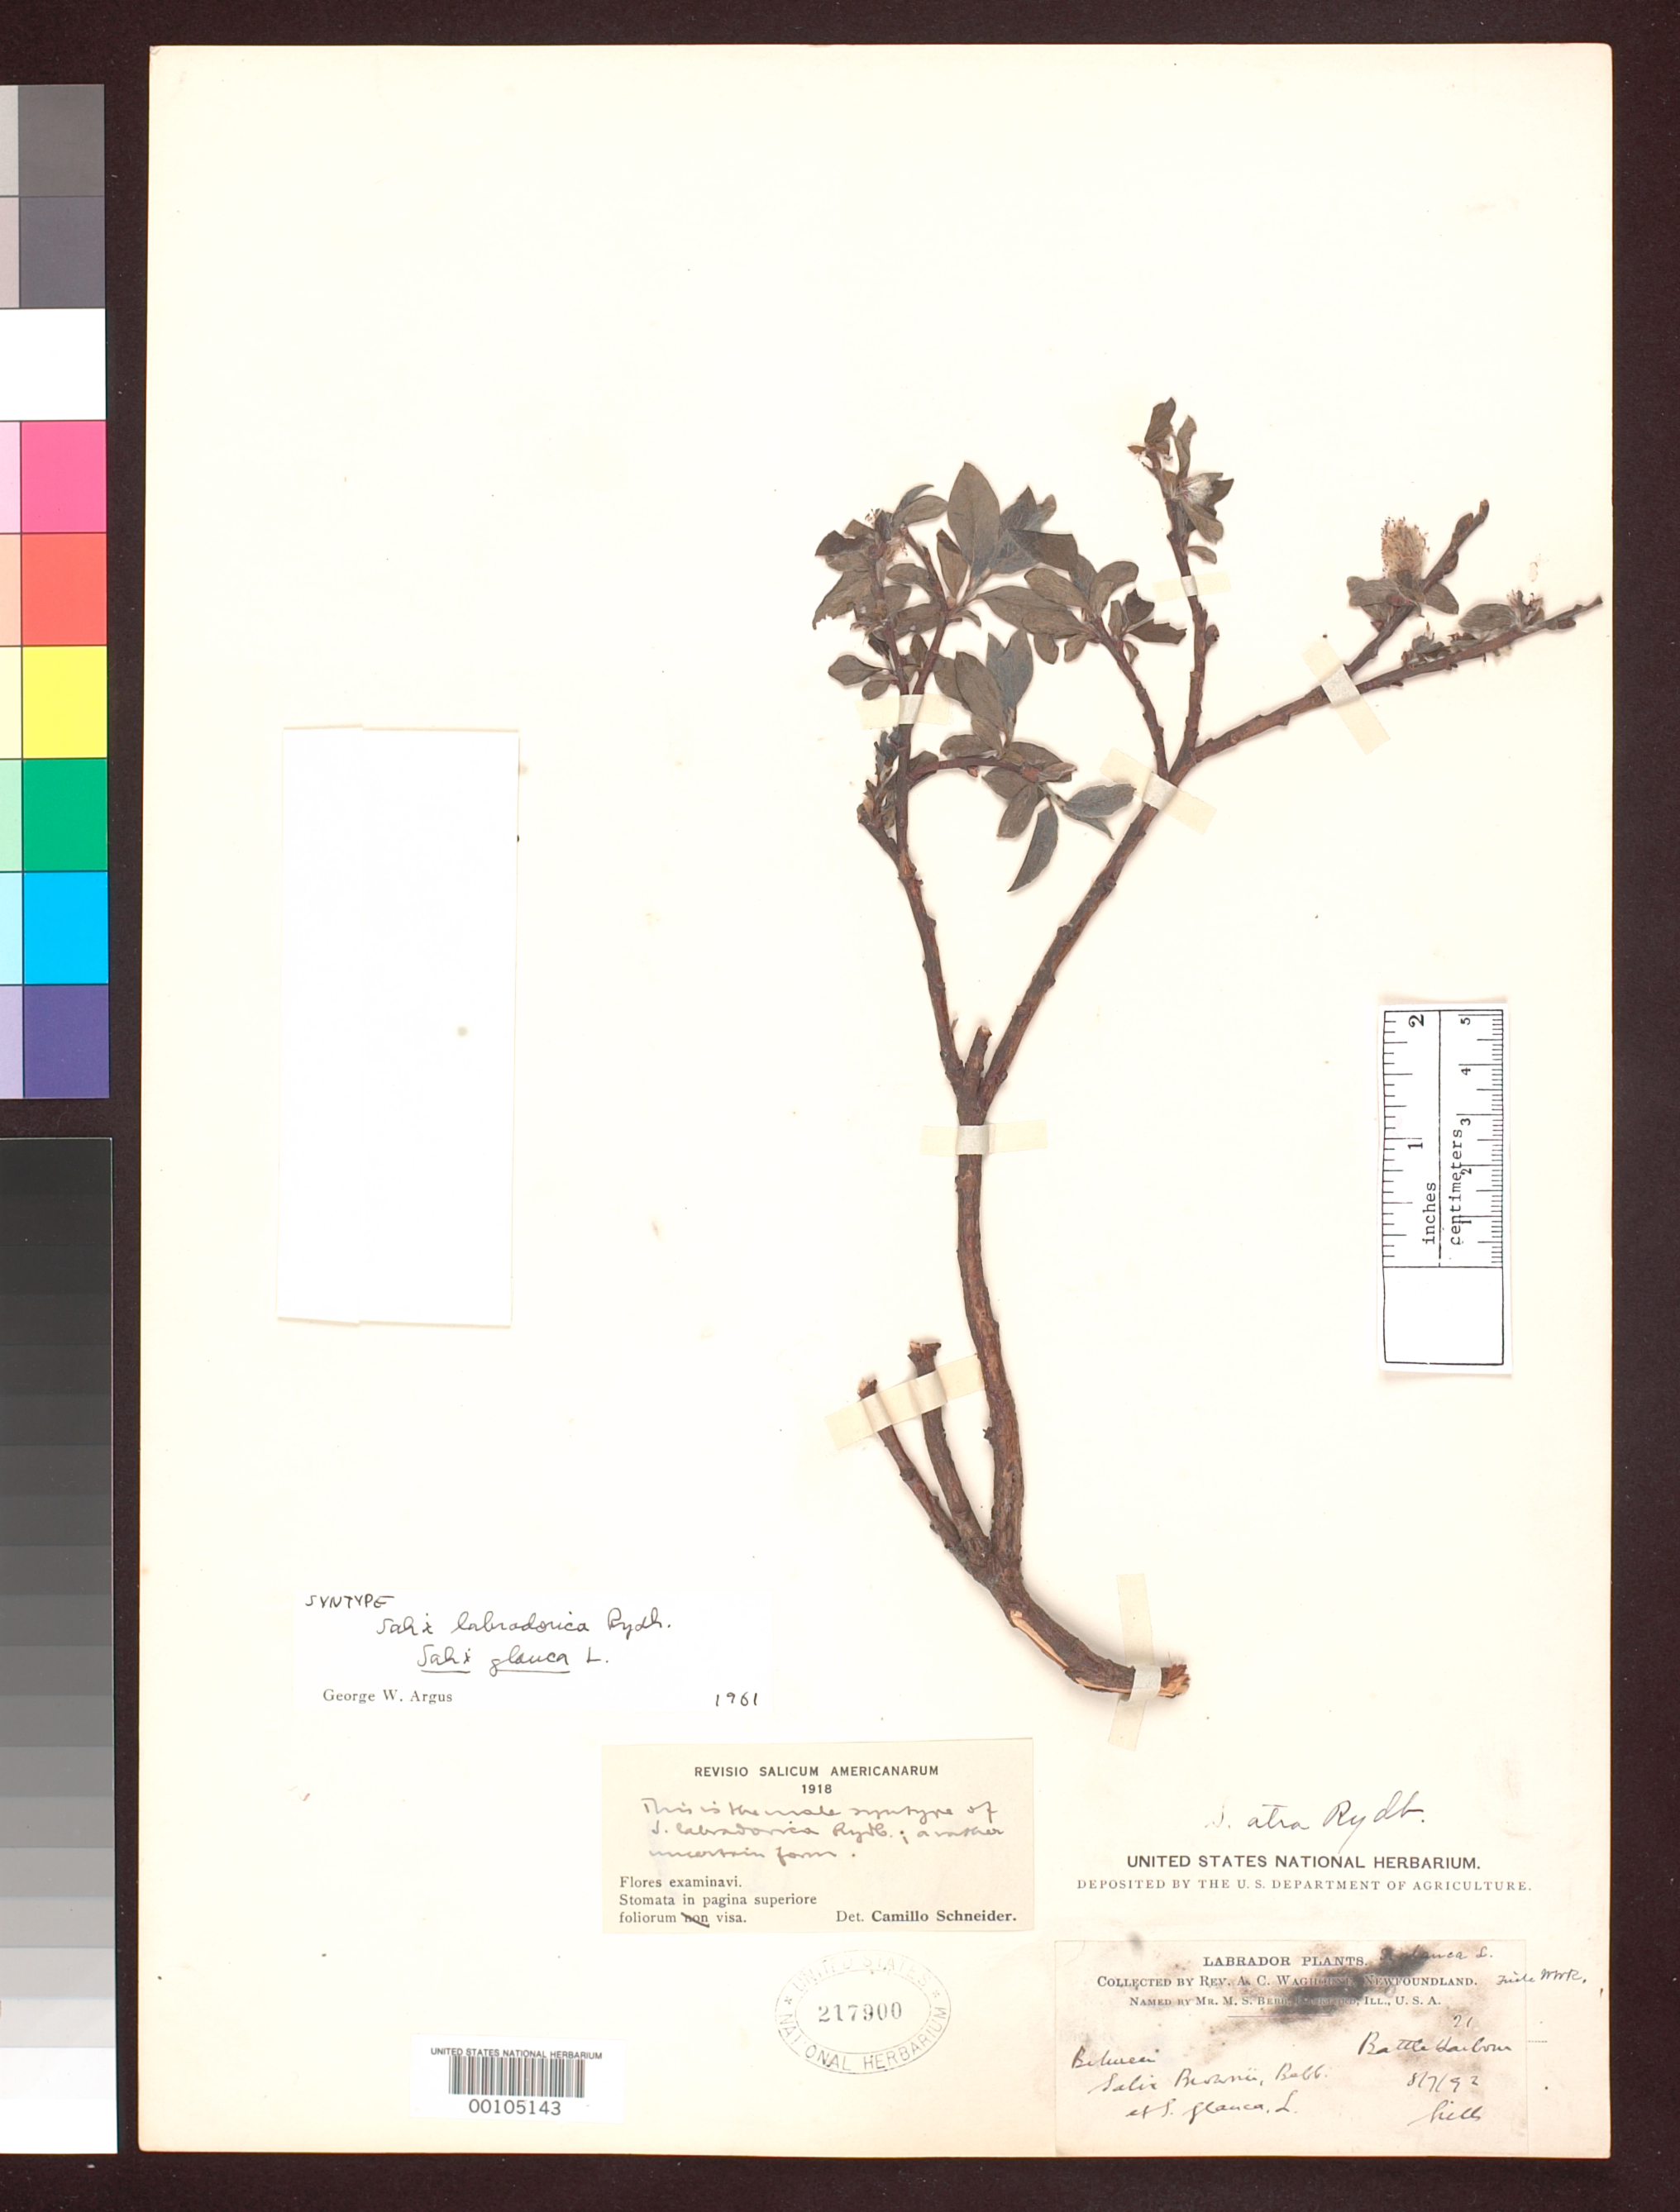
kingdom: Plantae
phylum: Tracheophyta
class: Magnoliopsida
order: Malpighiales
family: Salicaceae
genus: Salix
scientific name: Salix labradorica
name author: Rydb.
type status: Syntype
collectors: A. Waghorne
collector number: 63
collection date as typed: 04 Aug 1892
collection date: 1892-08-04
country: Canada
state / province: Newfoundland and Labrador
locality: Turner's Head.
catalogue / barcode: US 217900